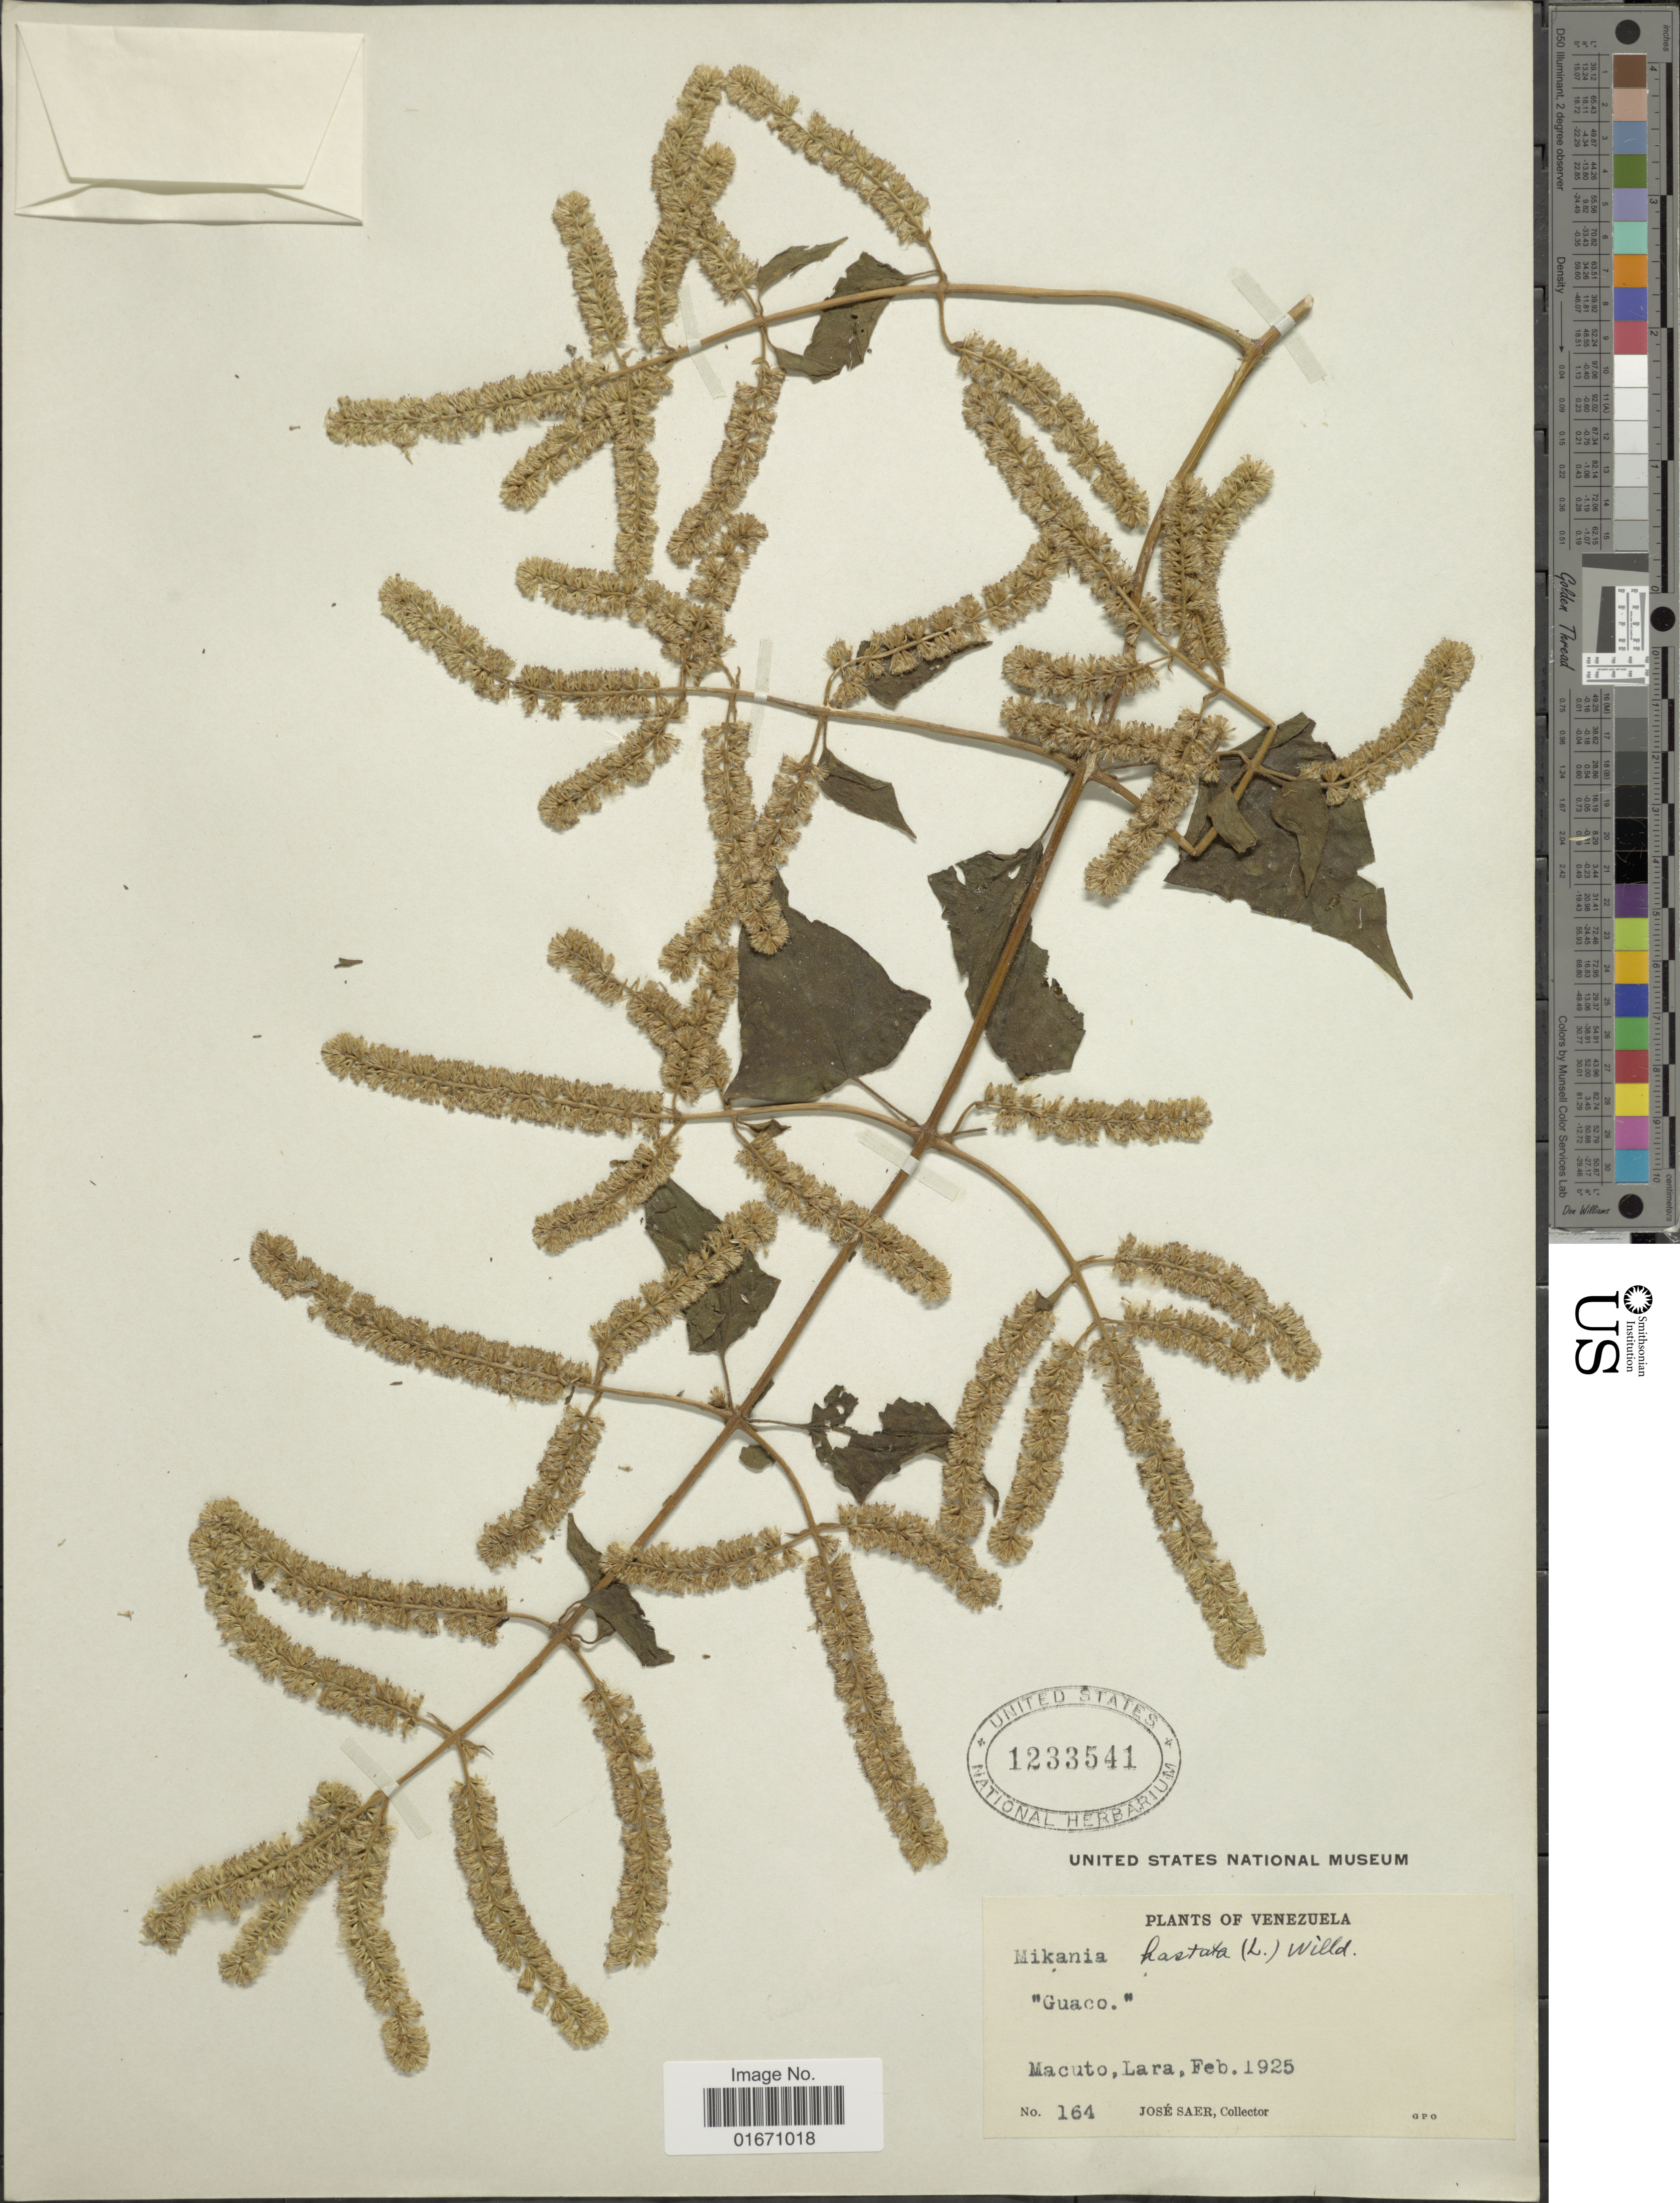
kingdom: Plantae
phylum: Tracheophyta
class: Magnoliopsida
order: Asterales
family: Asteraceae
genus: Mikania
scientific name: Mikania hastata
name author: (L.) Willd.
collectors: J. Saer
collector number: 164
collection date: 1925-02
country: Venezuela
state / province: Lara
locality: Macuto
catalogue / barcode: US 1233541